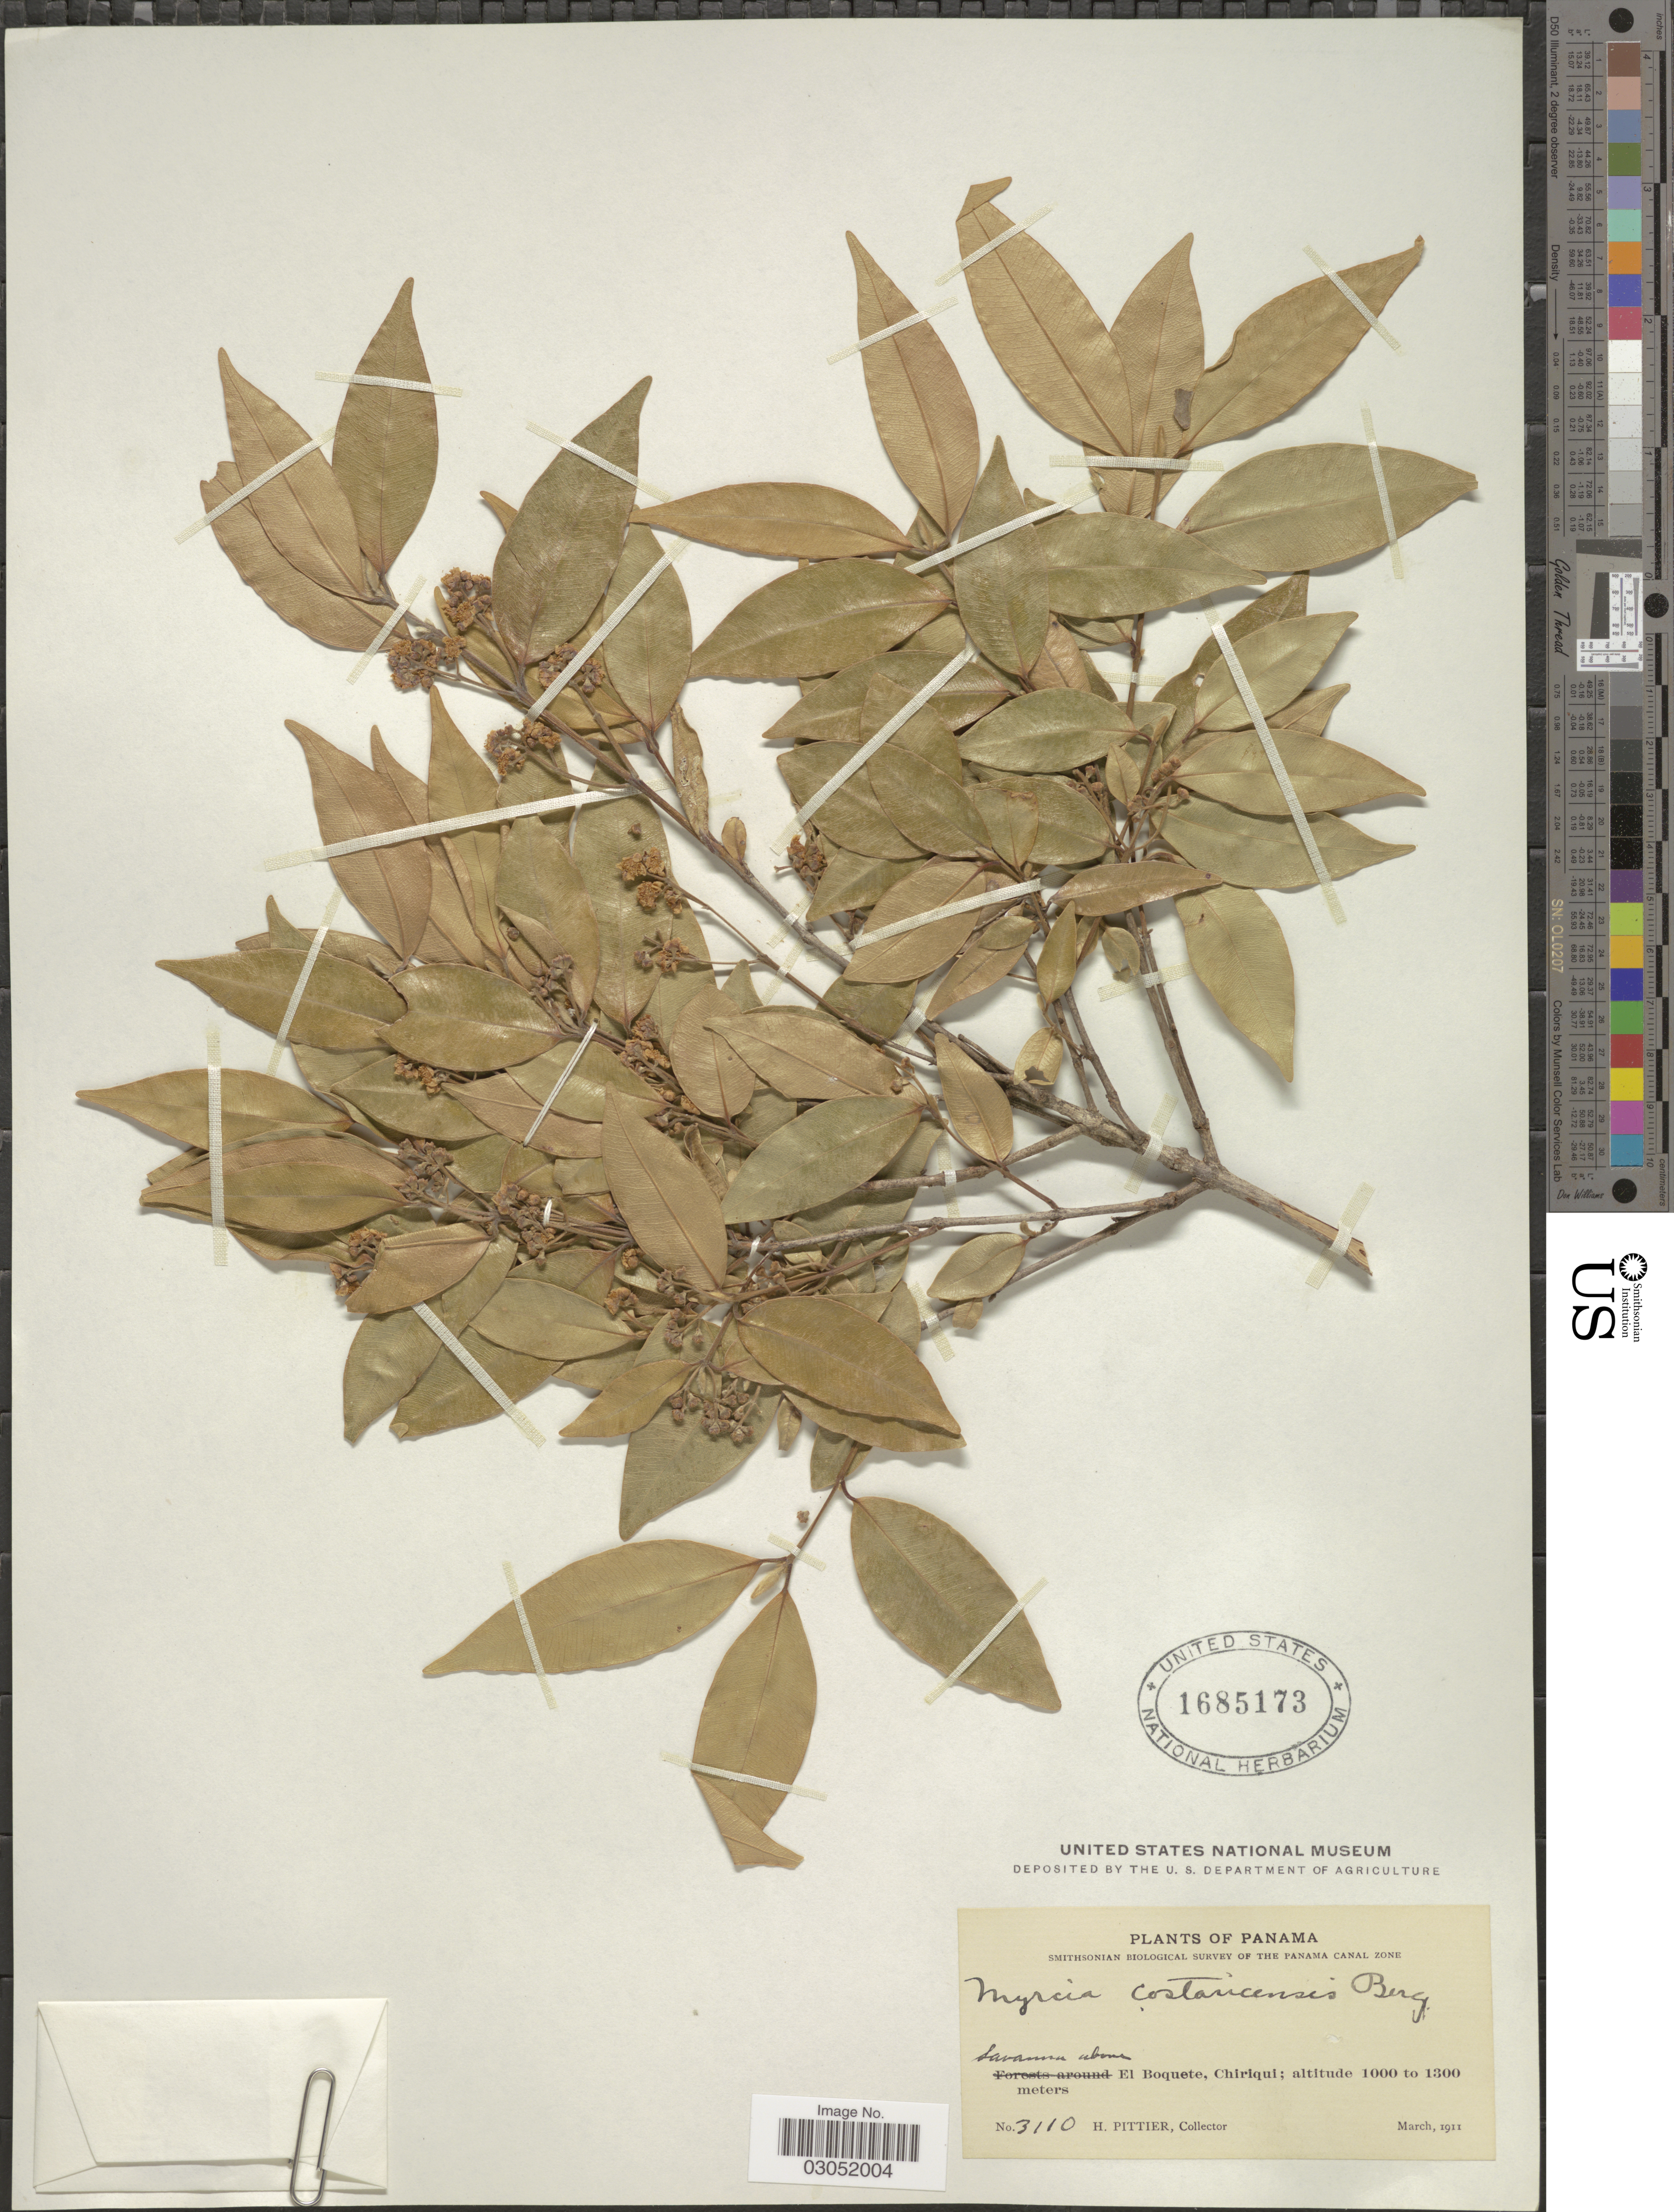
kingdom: Plantae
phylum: Tracheophyta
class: Magnoliopsida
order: Myrtales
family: Myrtaceae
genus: Myrcia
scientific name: Myrcia splendens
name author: (Sw.) DC.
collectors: H. F. Pittier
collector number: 3110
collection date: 1911-03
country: Panama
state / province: Chiriqui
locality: Savanna above El Boquete.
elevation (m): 1000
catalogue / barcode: US 1685173